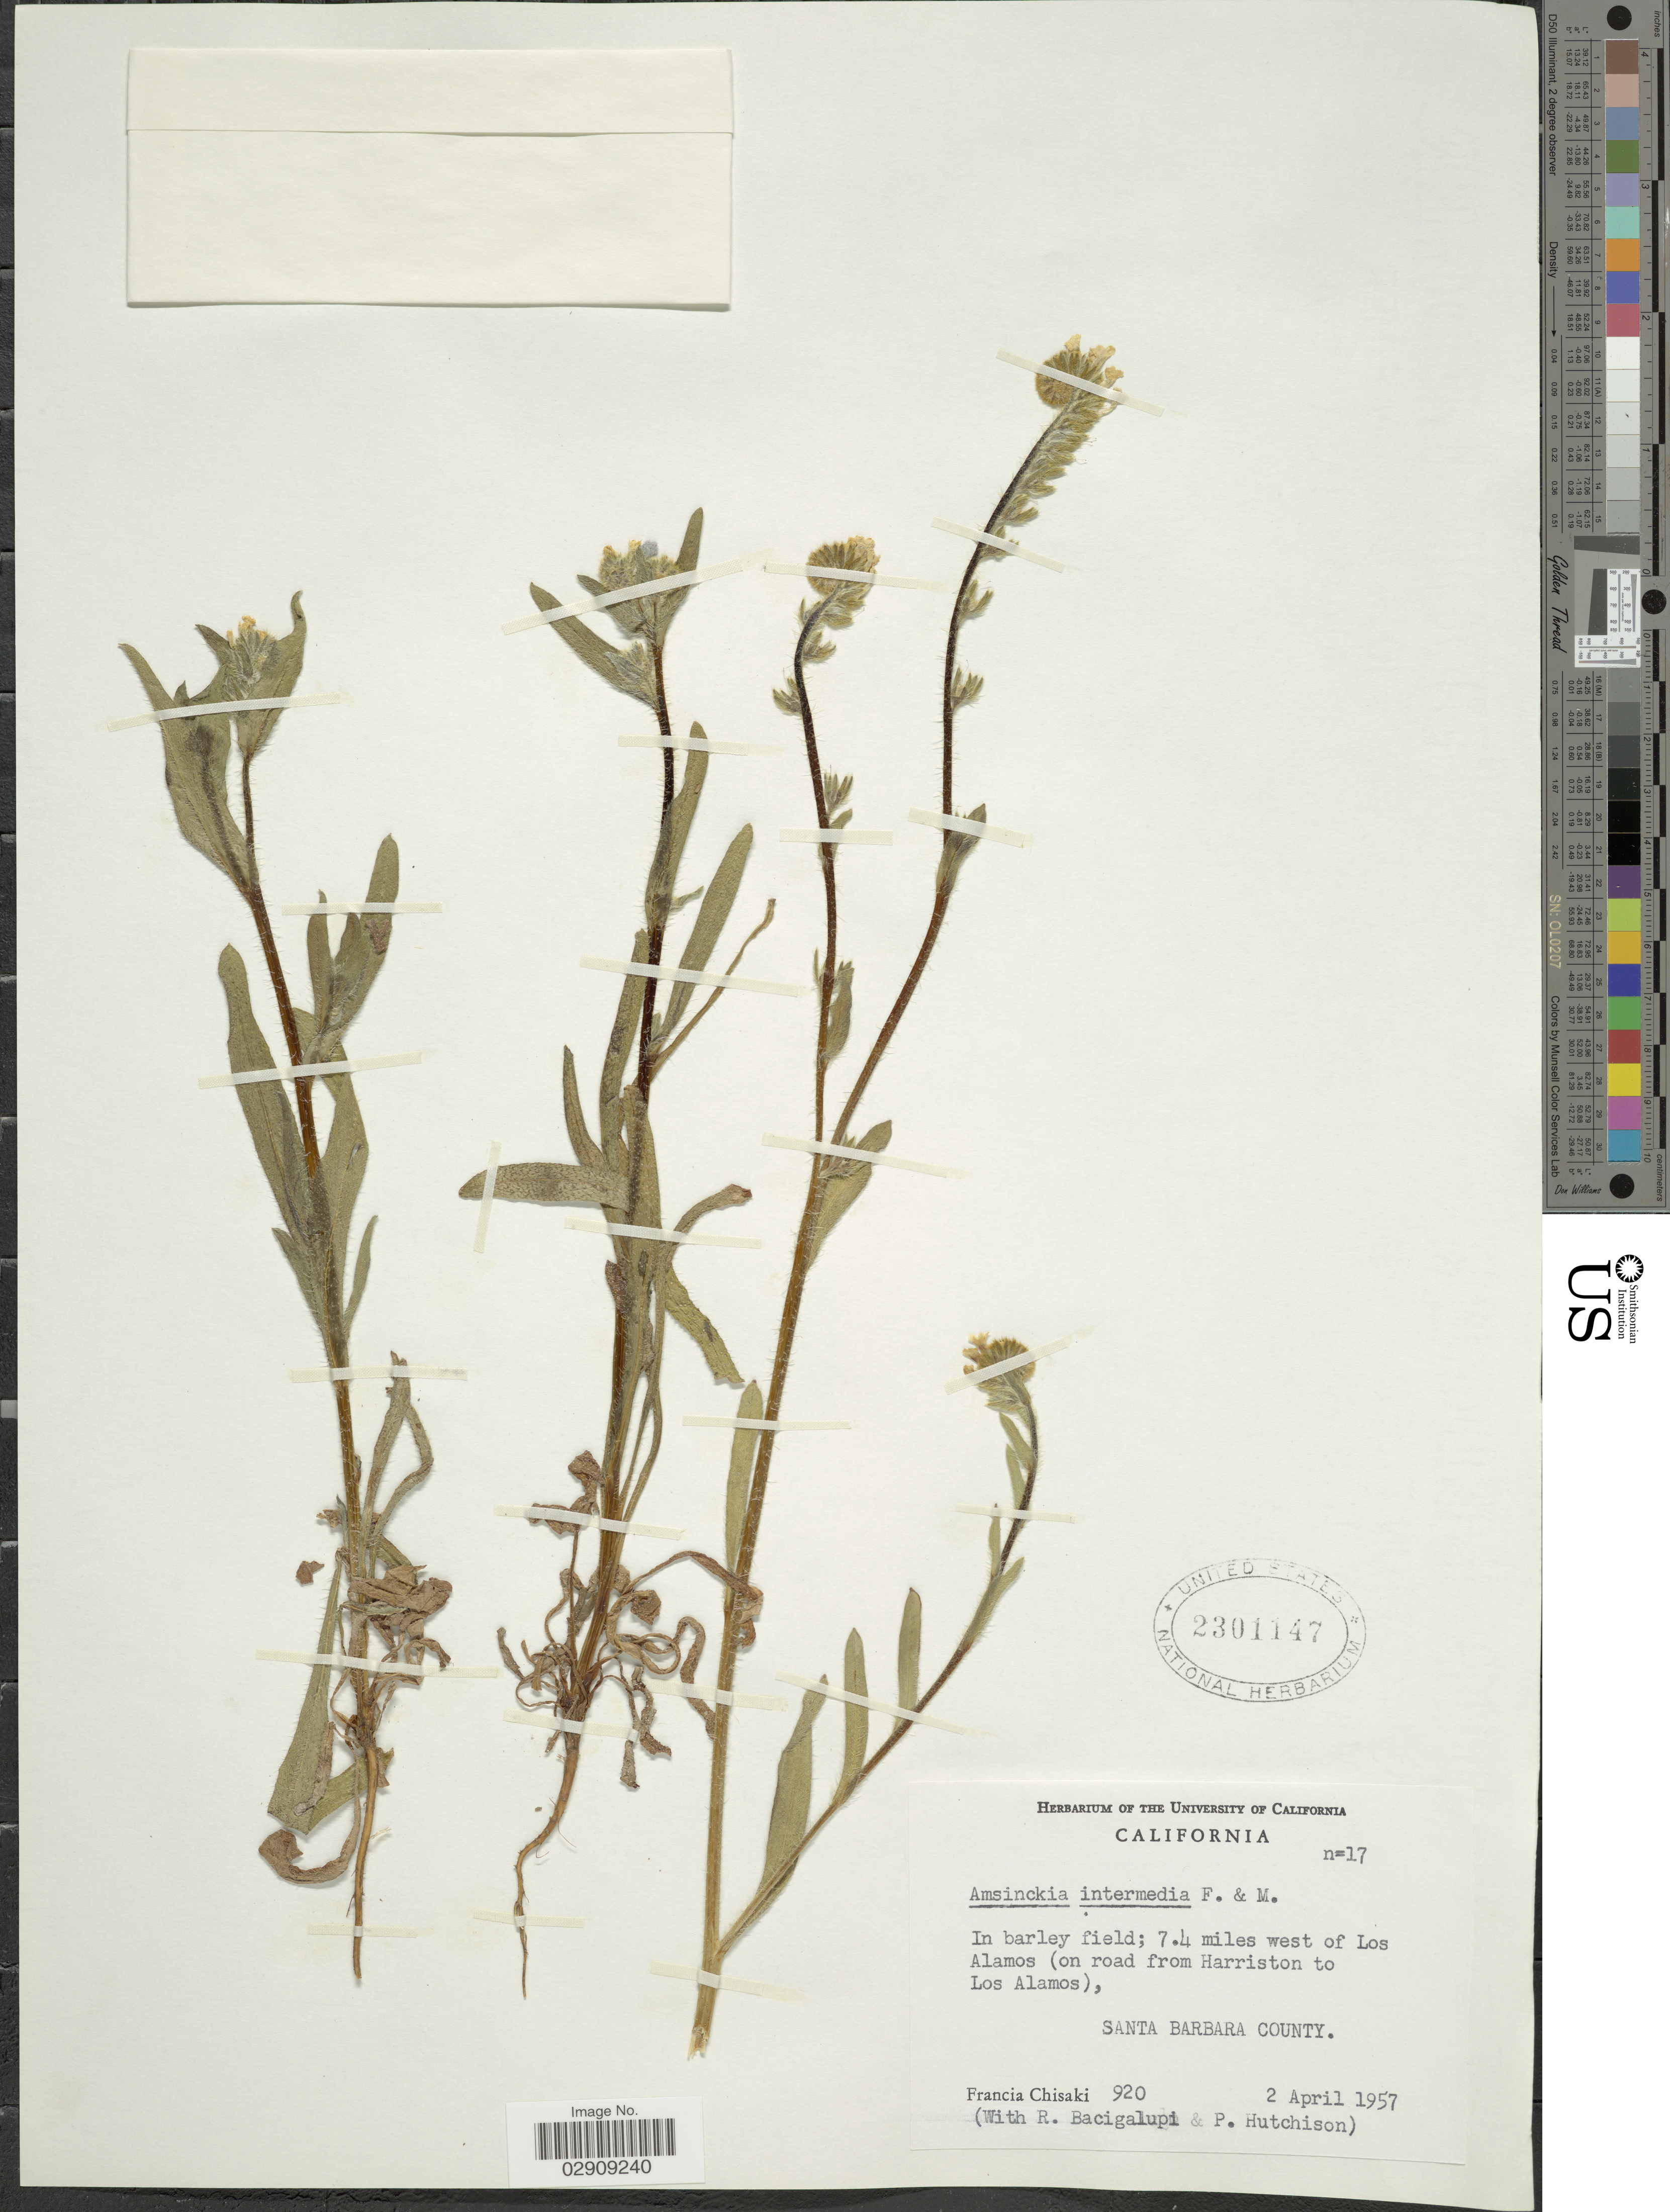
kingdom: Plantae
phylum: Tracheophyta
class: Magnoliopsida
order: Boraginales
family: Boraginaceae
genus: Amsinckia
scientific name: Amsinckia menziesii var. intermedia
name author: (Fisch. & C.A. Mey.) Ganders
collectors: F. Chisaki, R. Bacigalupi & P. C. Hutchison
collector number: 920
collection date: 1957-04-02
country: United States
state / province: California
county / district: Santa Barbara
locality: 7.4 miles west of Los Alamos (on road from Harriston to Los Alamos), Santa Barbara County.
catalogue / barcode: US 2301147